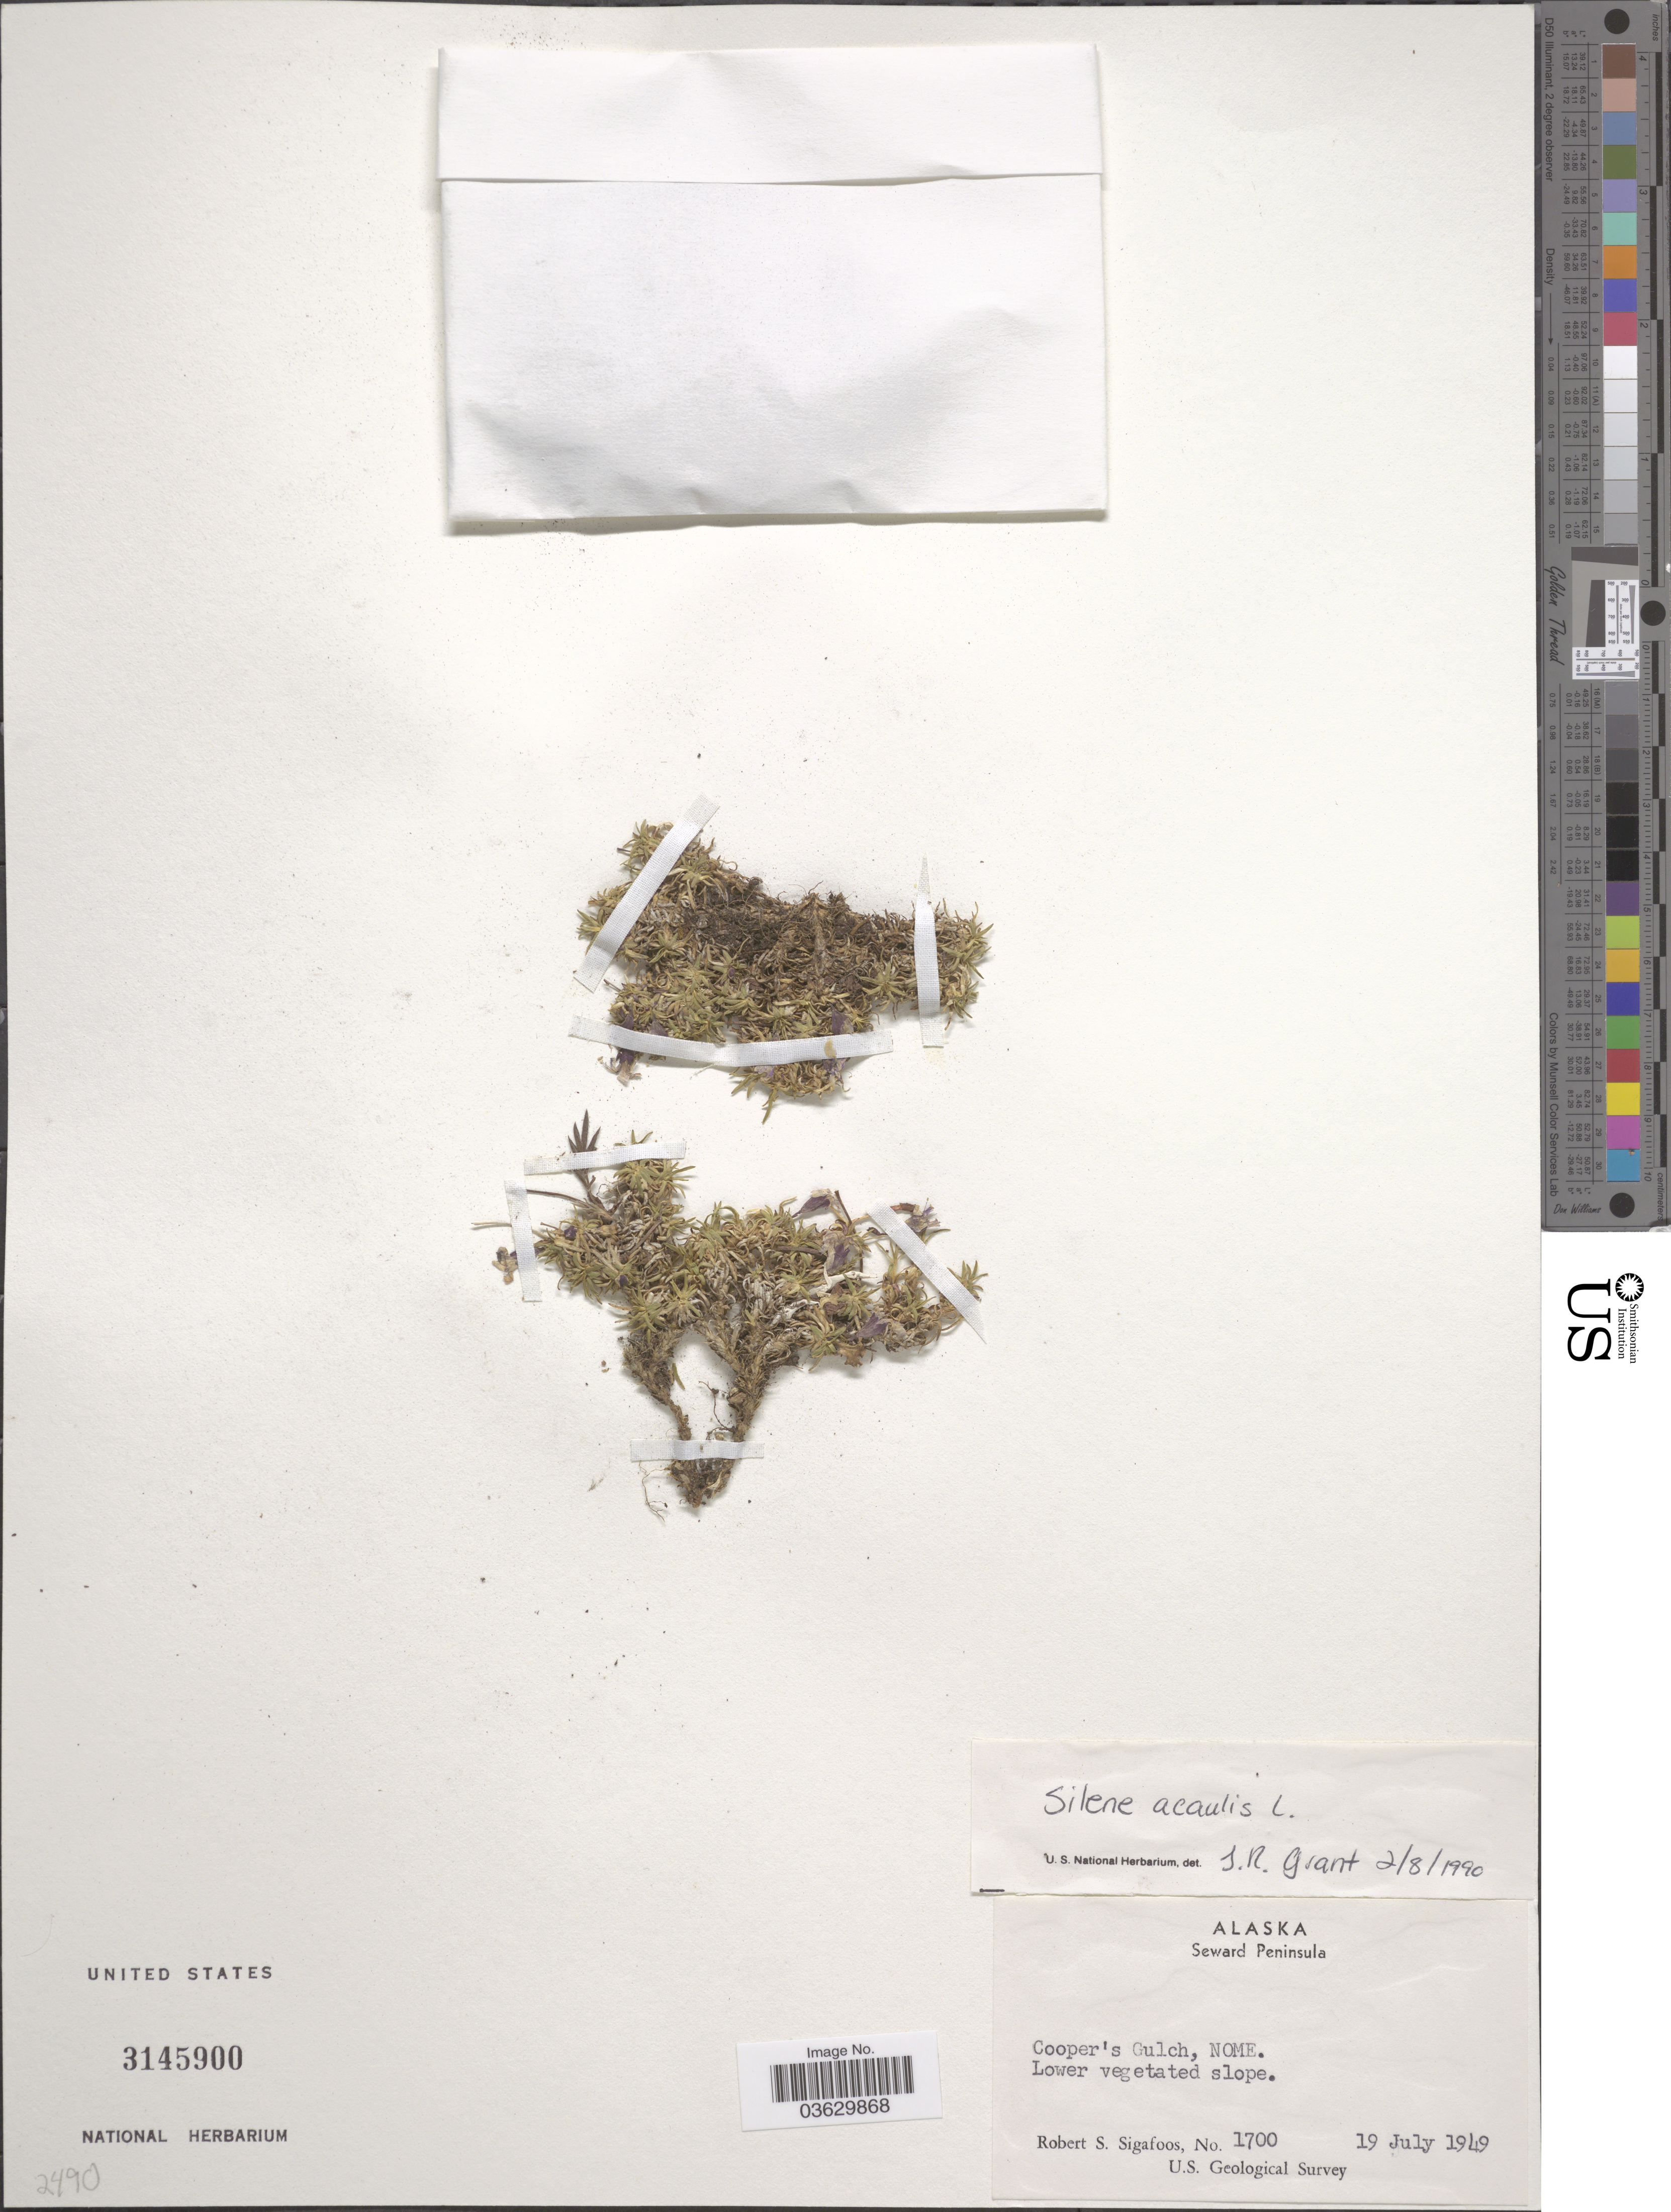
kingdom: Plantae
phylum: Tracheophyta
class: Magnoliopsida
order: Caryophyllales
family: Caryophyllaceae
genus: Silene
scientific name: Silene acaulis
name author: (L.) Jacq.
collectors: R. Sigafoos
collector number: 1700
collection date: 1949-07-19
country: United States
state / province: Alaska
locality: Seward Peninsula. Cooper's Gulch, Nome.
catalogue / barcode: US 3145900